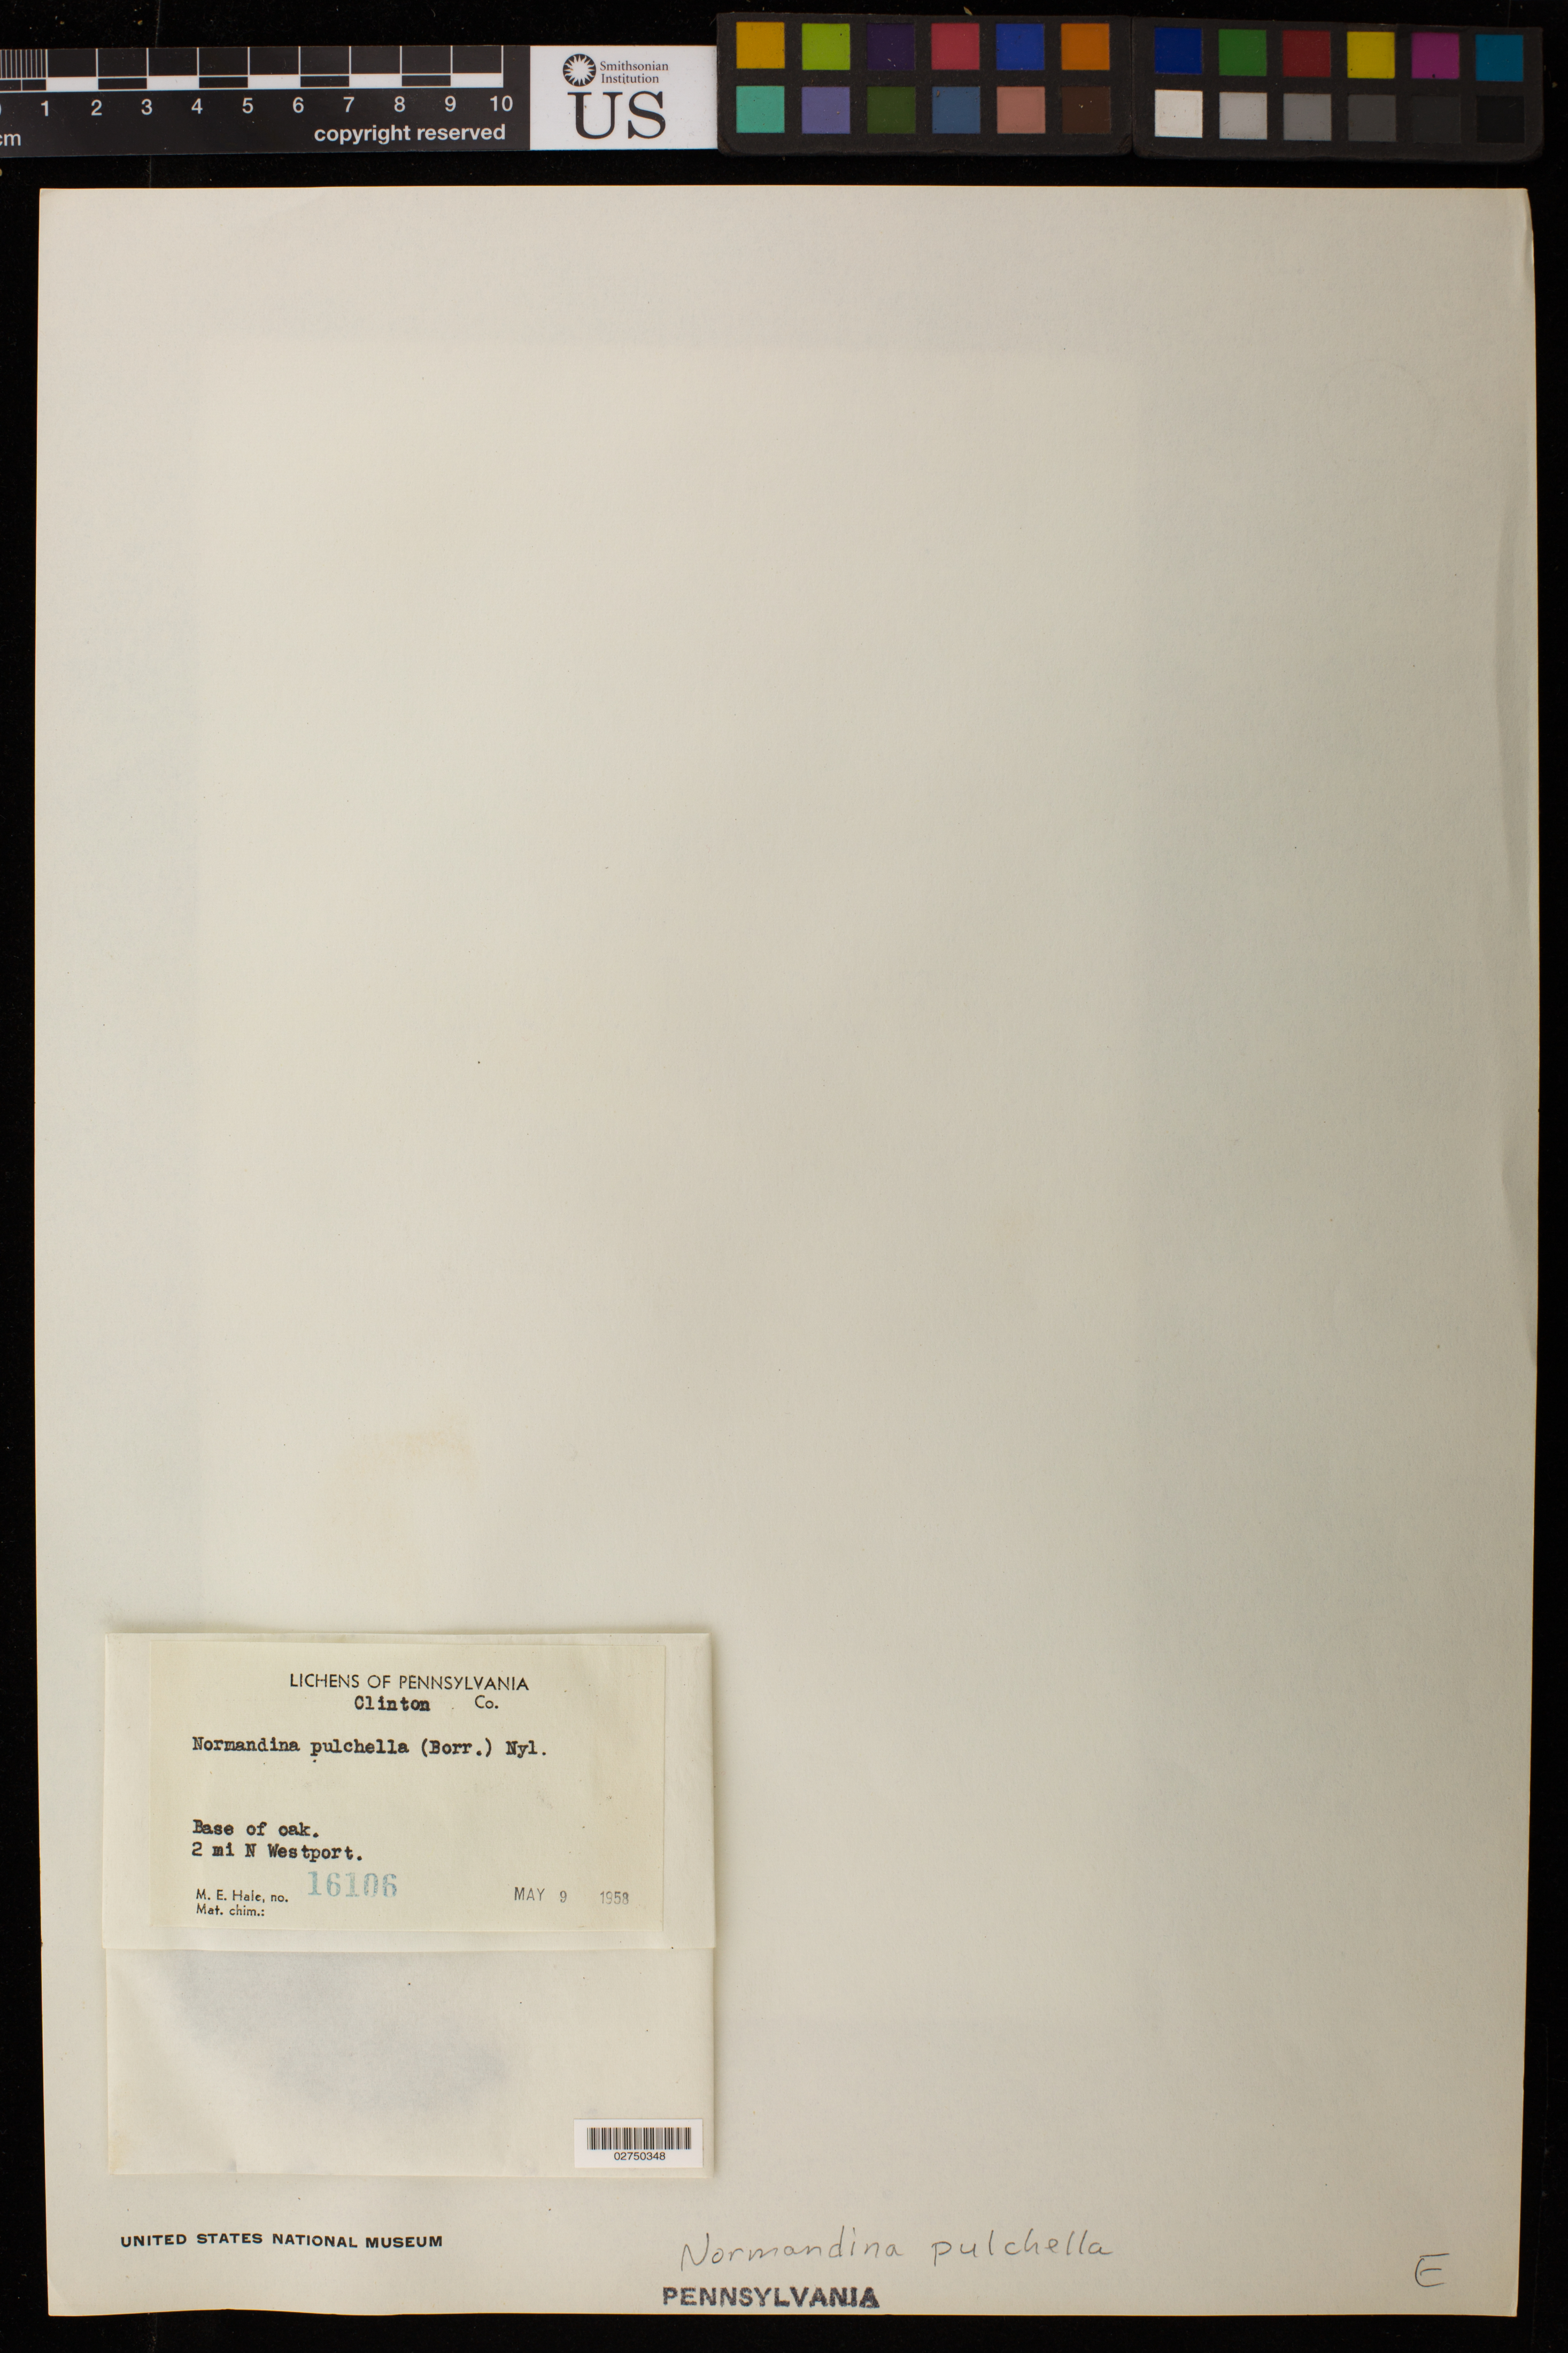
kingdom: Fungi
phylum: Ascomycota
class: Eurotiomycetes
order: Verrucariales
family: Verrucariaceae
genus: Normandina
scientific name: Normandina pulchella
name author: (Borrer) Nyl.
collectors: M. Hale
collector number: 16106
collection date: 1958-05-09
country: United States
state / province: Pennsylvania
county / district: Clinton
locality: Clinton Co., 2 mi. N Westport